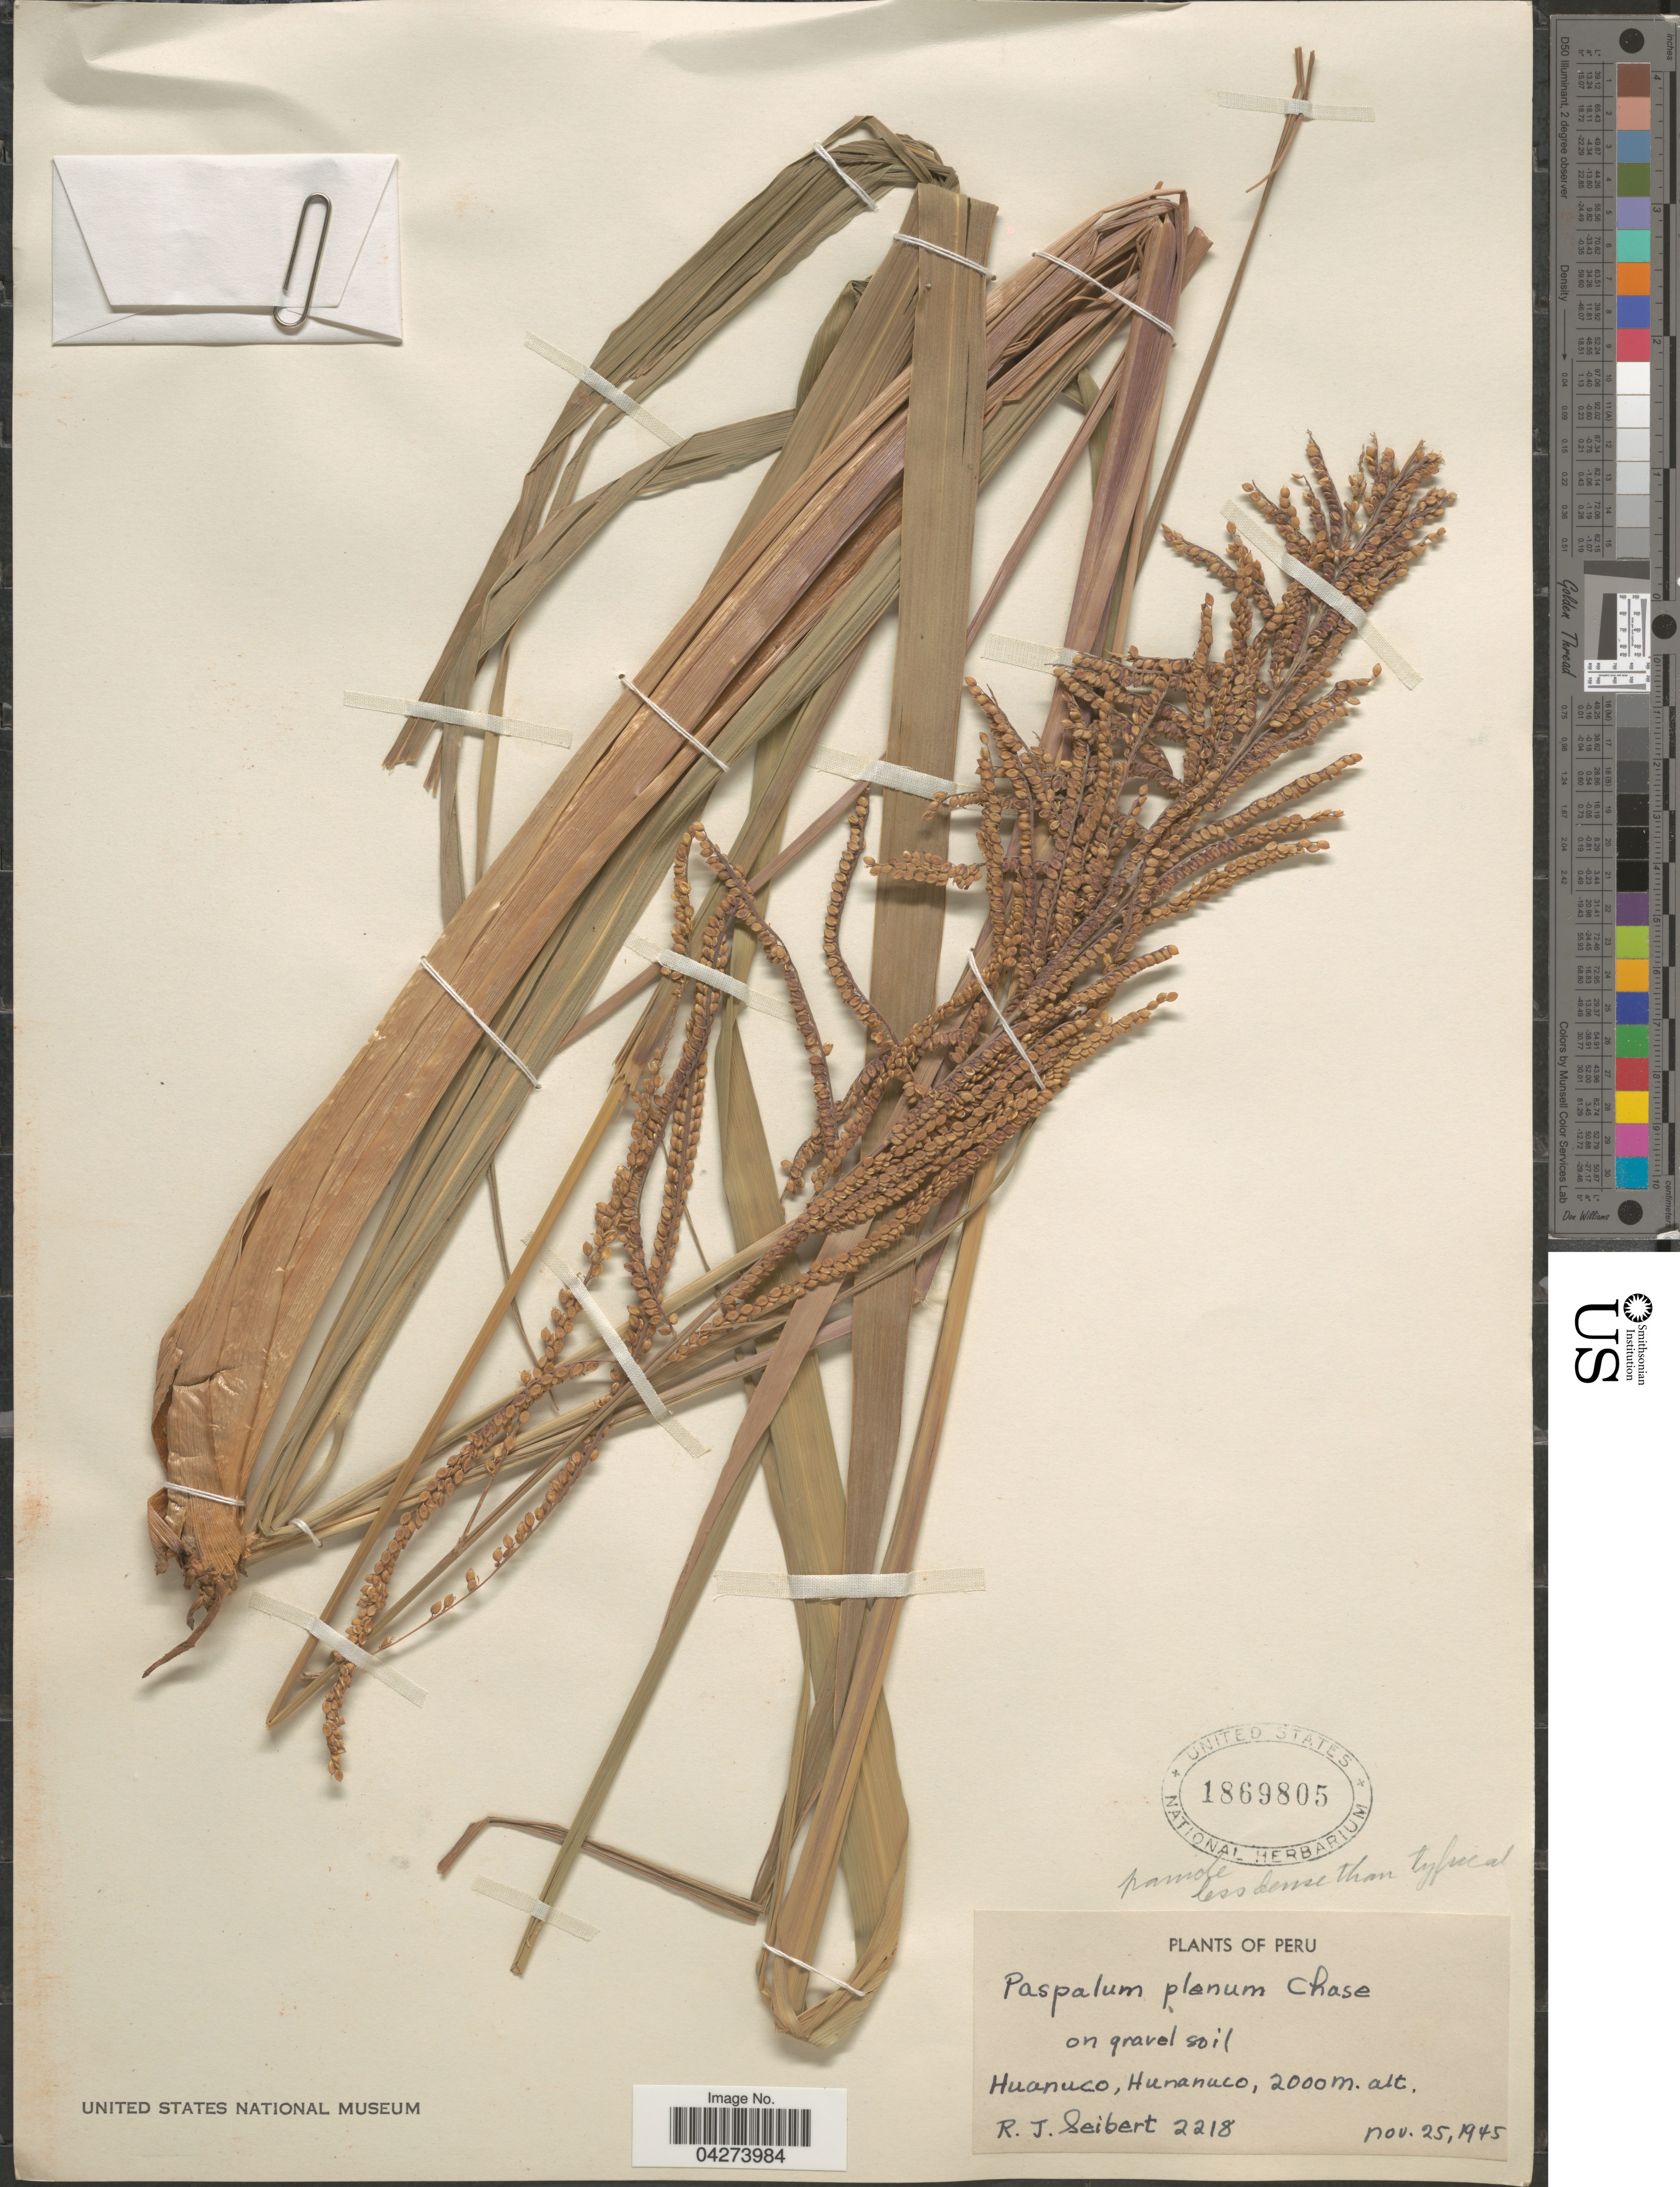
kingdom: Plantae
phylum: Tracheophyta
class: Liliopsida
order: Poales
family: Poaceae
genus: Paspalum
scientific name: Paspalum plenum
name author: Chase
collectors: R. J. Seibert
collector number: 2218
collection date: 1945-11-25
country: Peru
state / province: Huánuco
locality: Huanuco, Huanuco.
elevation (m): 2000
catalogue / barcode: US 1869805